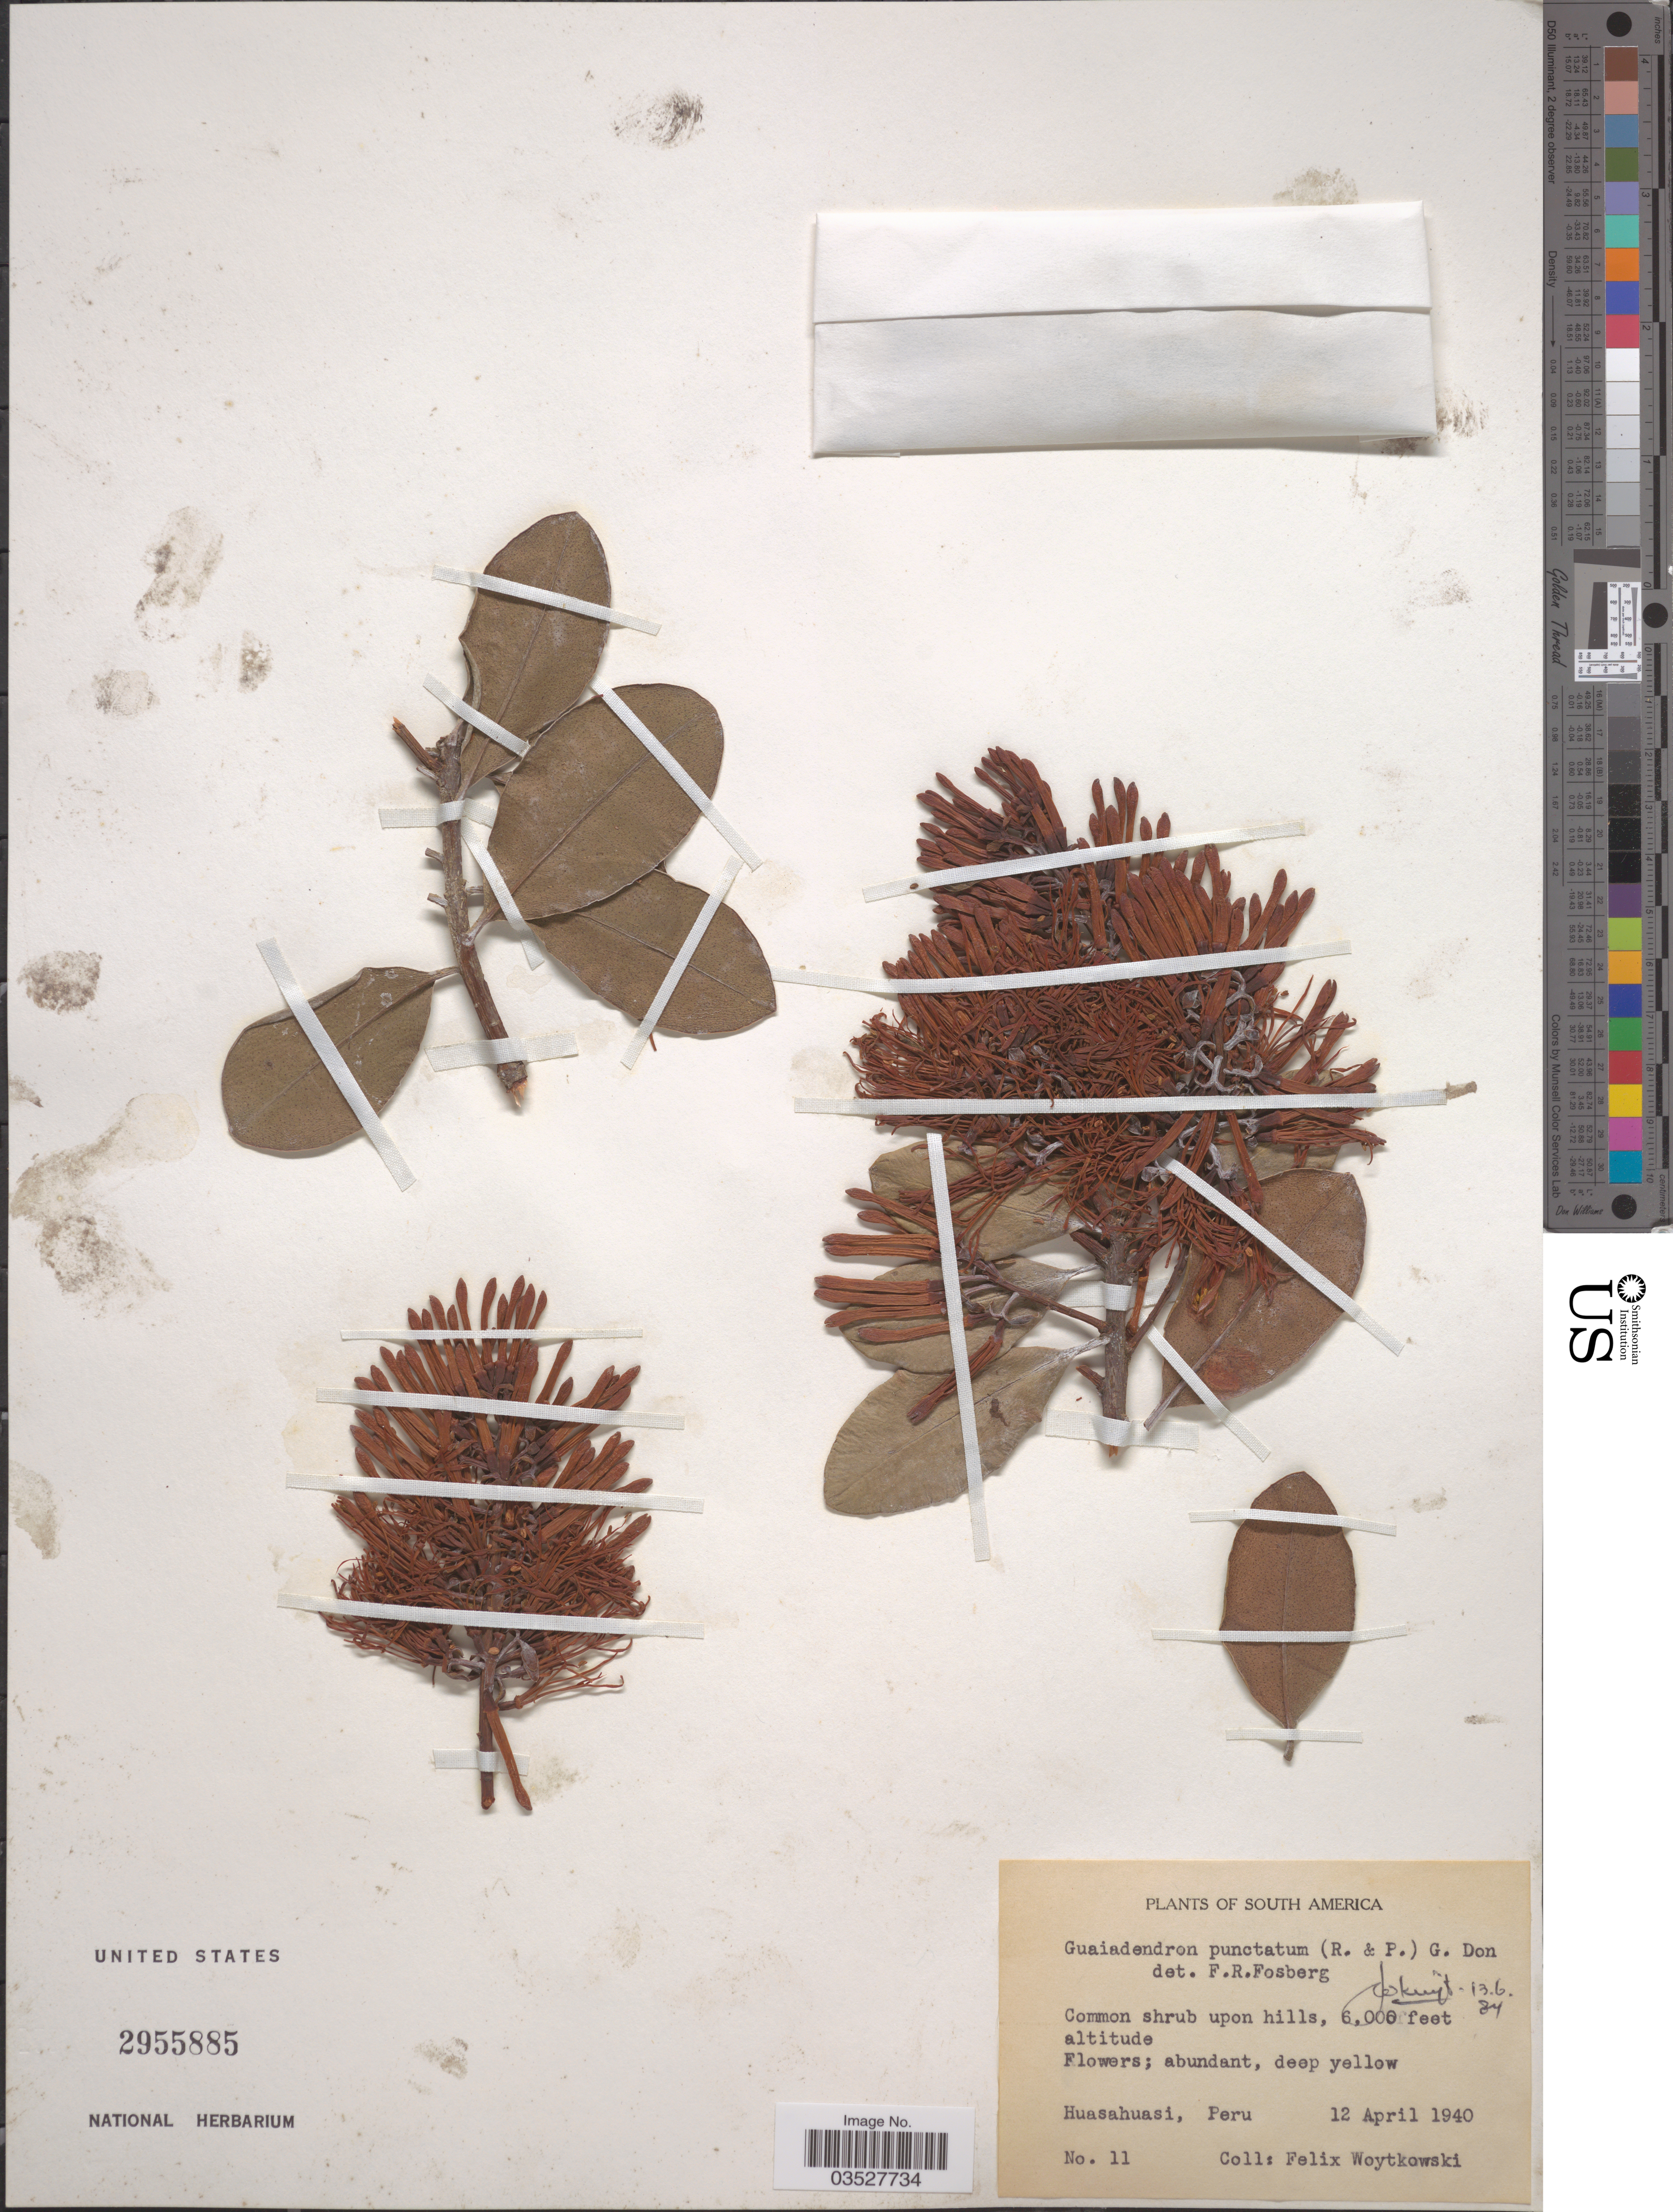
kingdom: Plantae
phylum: Tracheophyta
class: Magnoliopsida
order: Santalales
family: Loranthaceae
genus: Gaiadendron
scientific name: Gaiadendron punctatum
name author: (Ruiz & Pav.) G. Don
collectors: F. Woytkowski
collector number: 11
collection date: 1940-04-12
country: Peru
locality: Huasahuasi.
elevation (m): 1829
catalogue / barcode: US 2955885